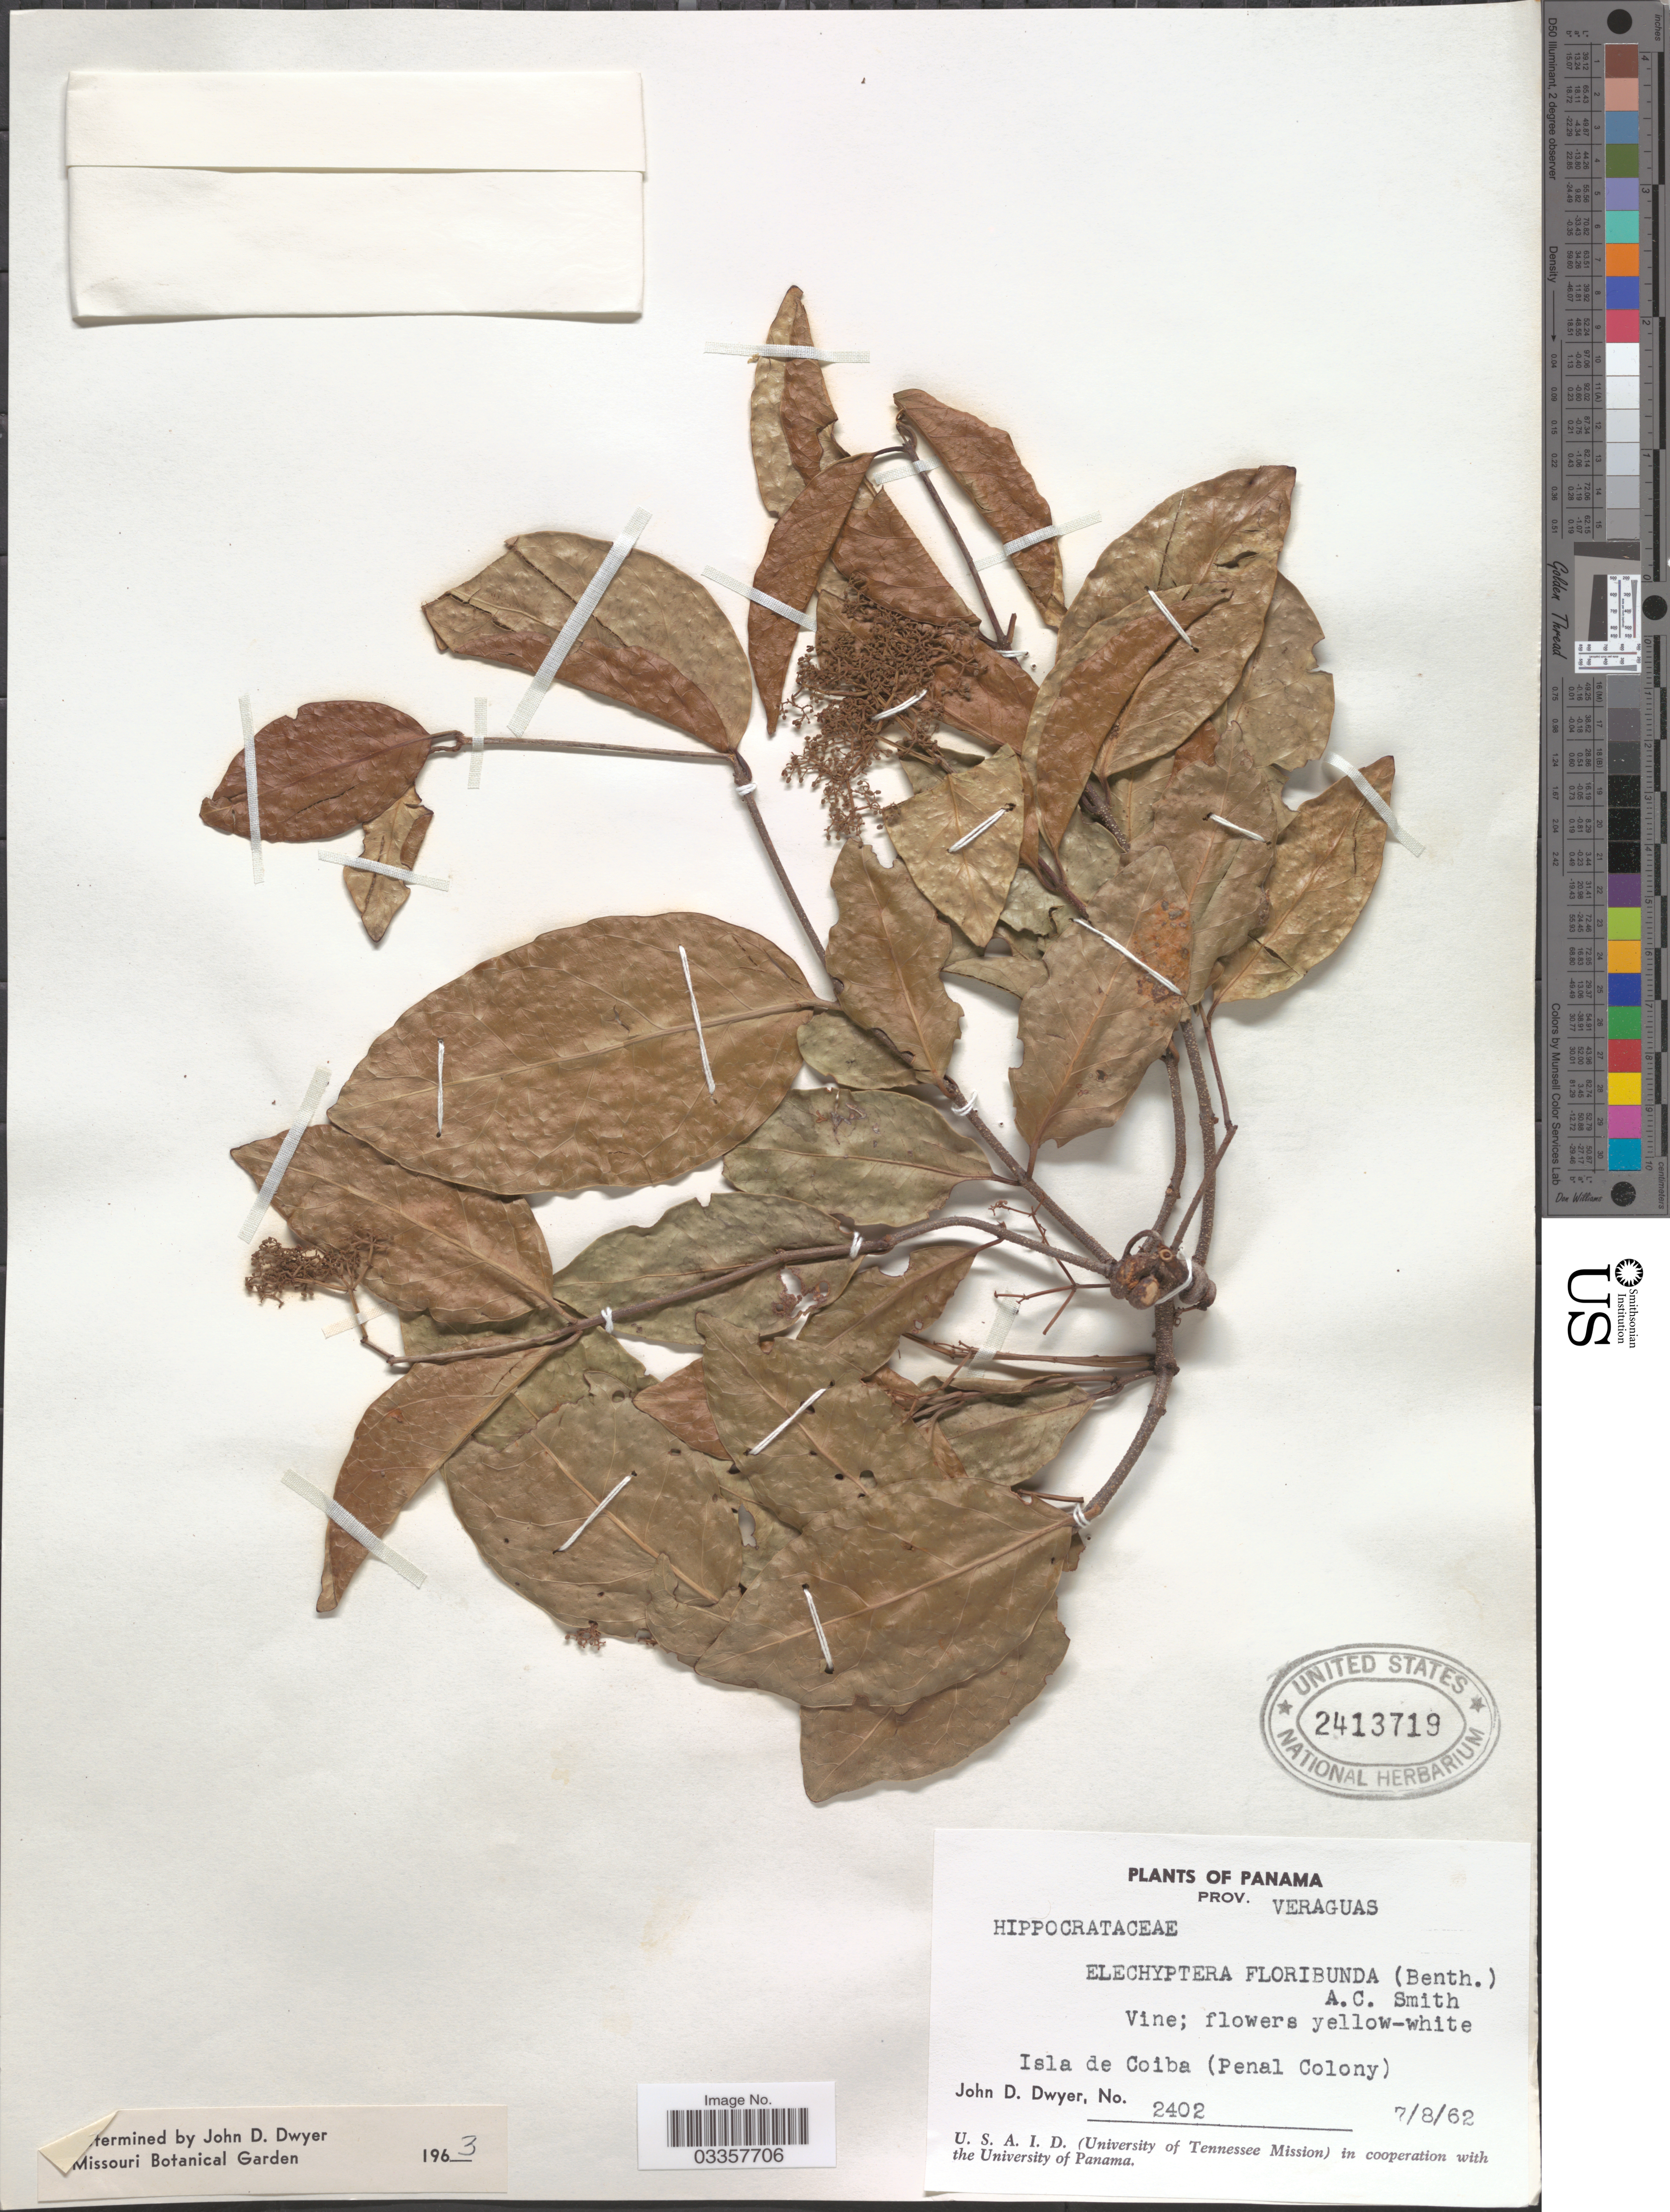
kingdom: Plantae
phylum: Tracheophyta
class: Magnoliopsida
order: Celastrales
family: Celastraceae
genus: Elachyptera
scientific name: Elachyptera floribunda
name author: (Benth.) A.C. Sm.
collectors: J. D. Dwyer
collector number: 2402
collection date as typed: Transcribed d/m/y: 7/8/62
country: Panama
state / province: Veraguas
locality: Isla de Coiba (Penal Colony).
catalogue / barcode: US 2413719